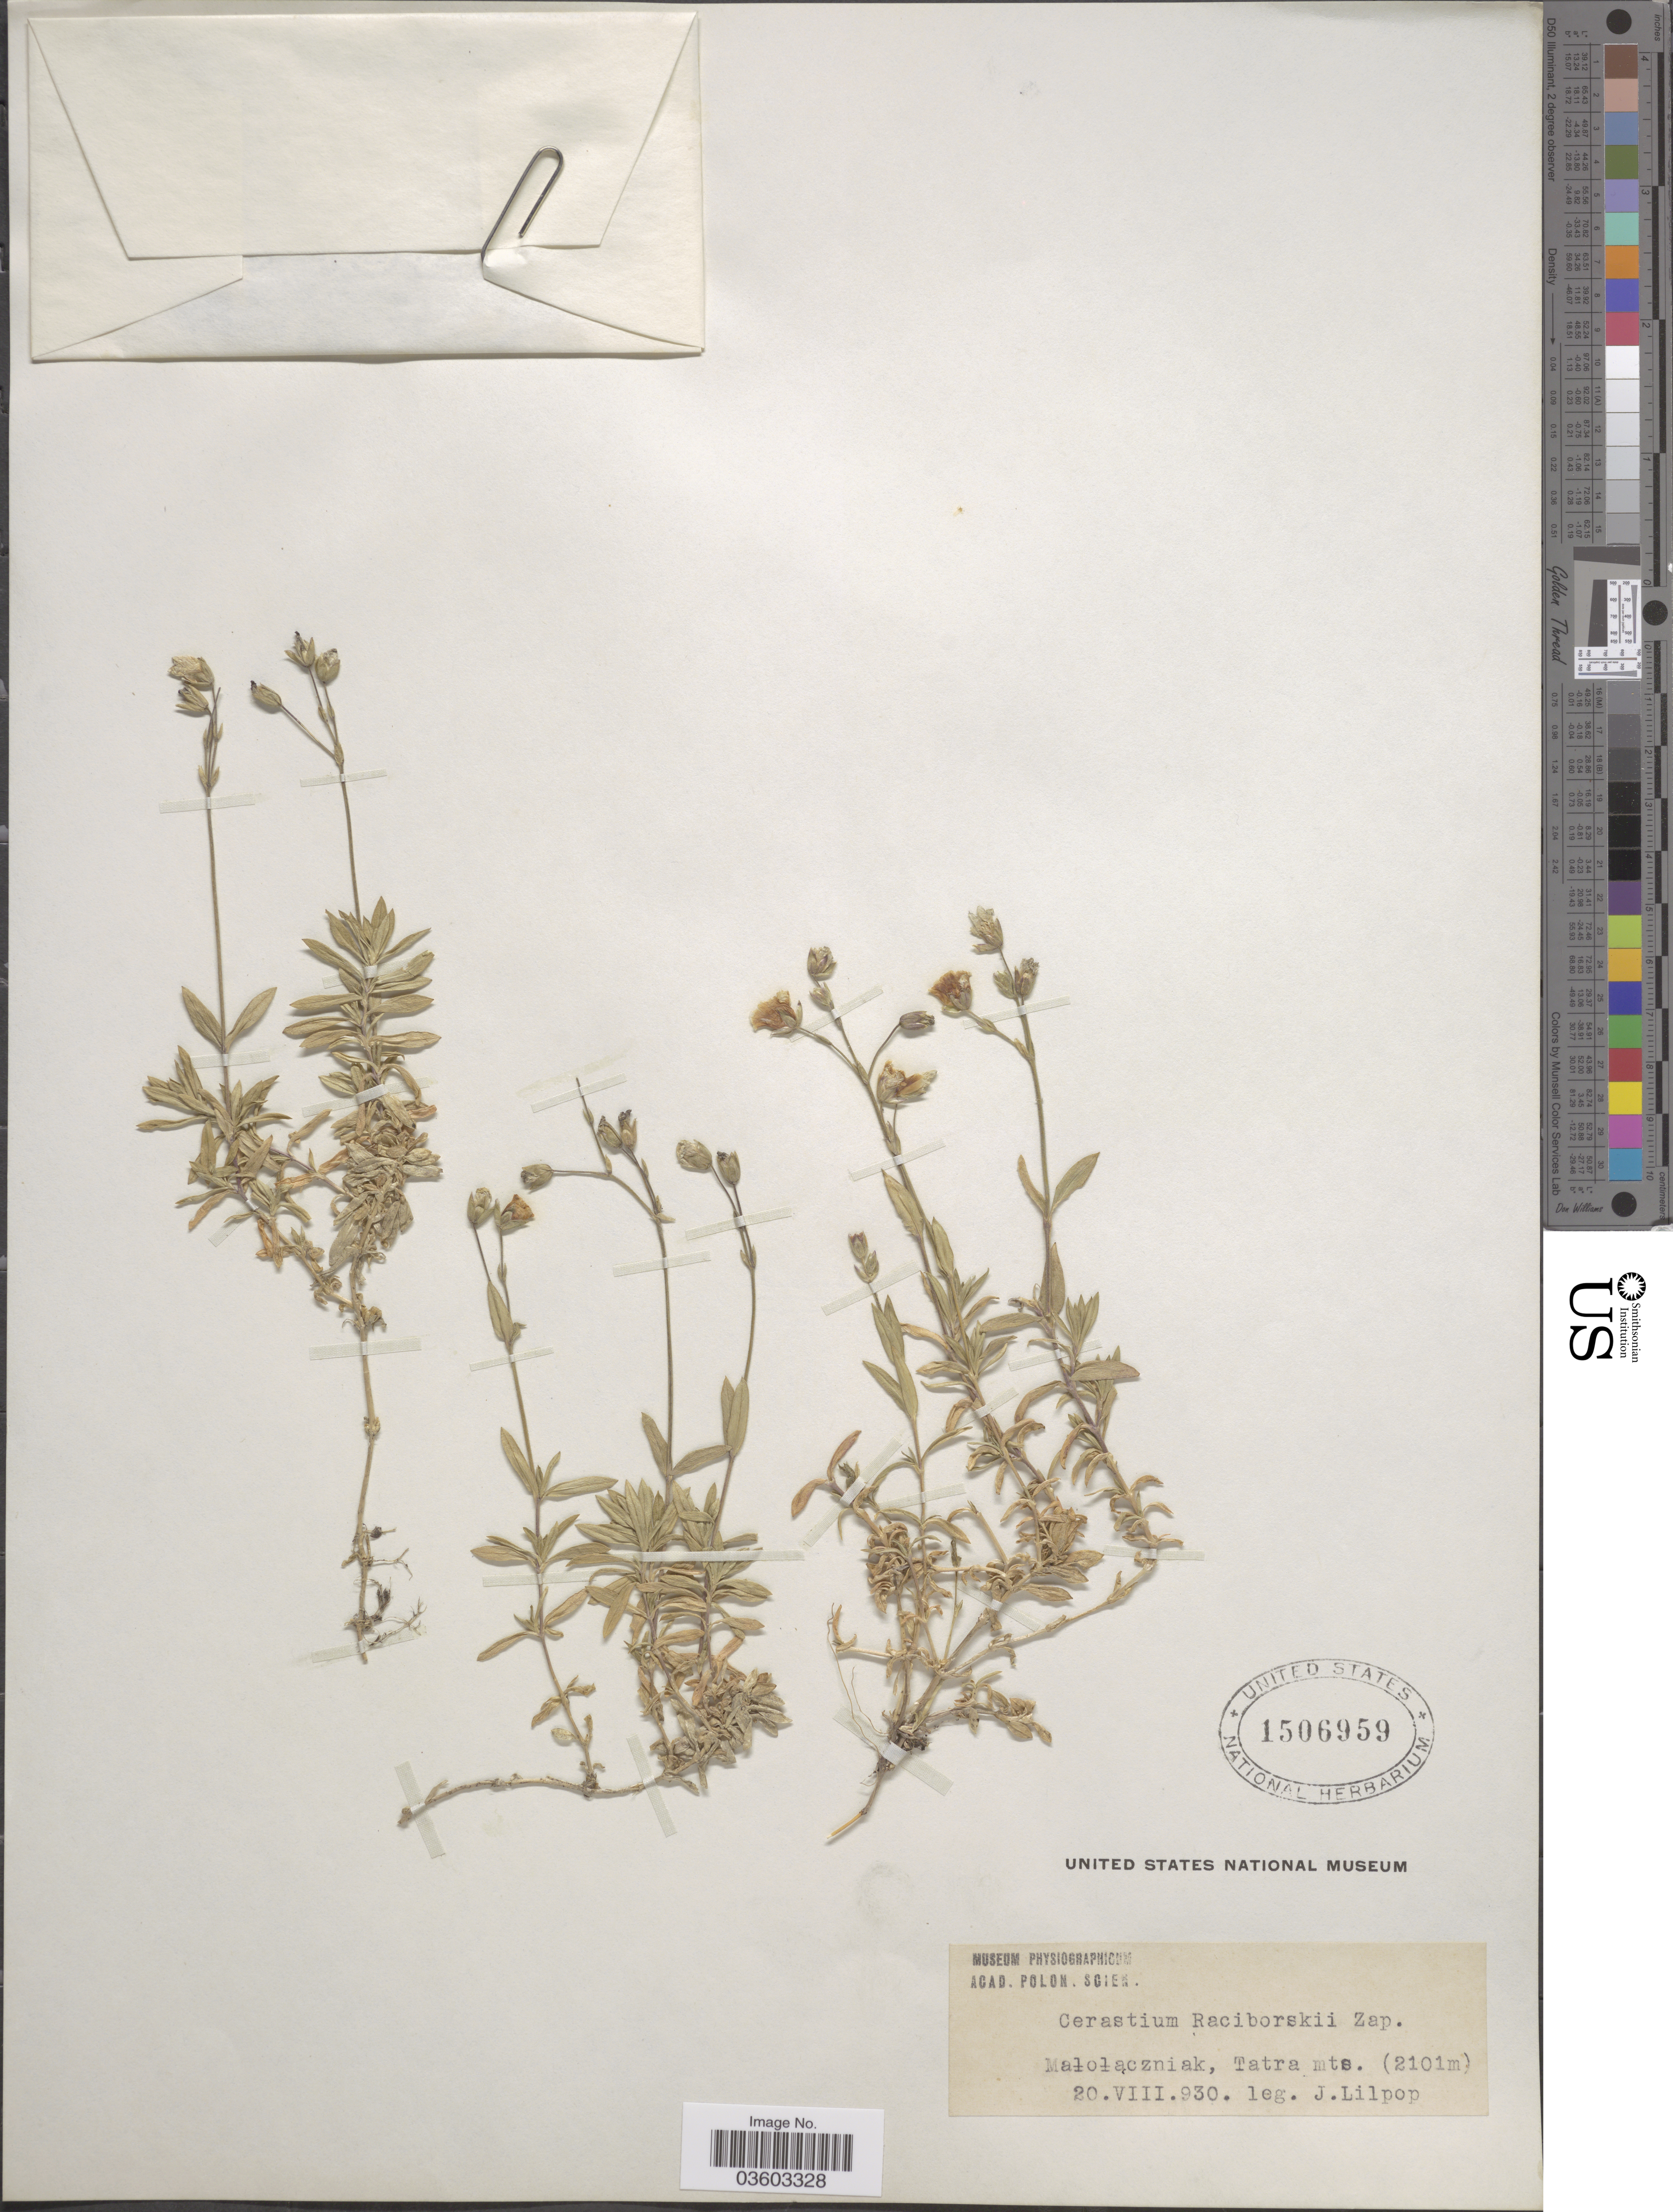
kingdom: Plantae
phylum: Tracheophyta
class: Magnoliopsida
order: Caryophyllales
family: Caryophyllaceae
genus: Cerastium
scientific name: Cerastium raciborskii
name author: Zapal.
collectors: J. Lilpop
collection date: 1930-08-20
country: Poland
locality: Małołaczniak, Tatra mts.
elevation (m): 2101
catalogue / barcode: US 1506959